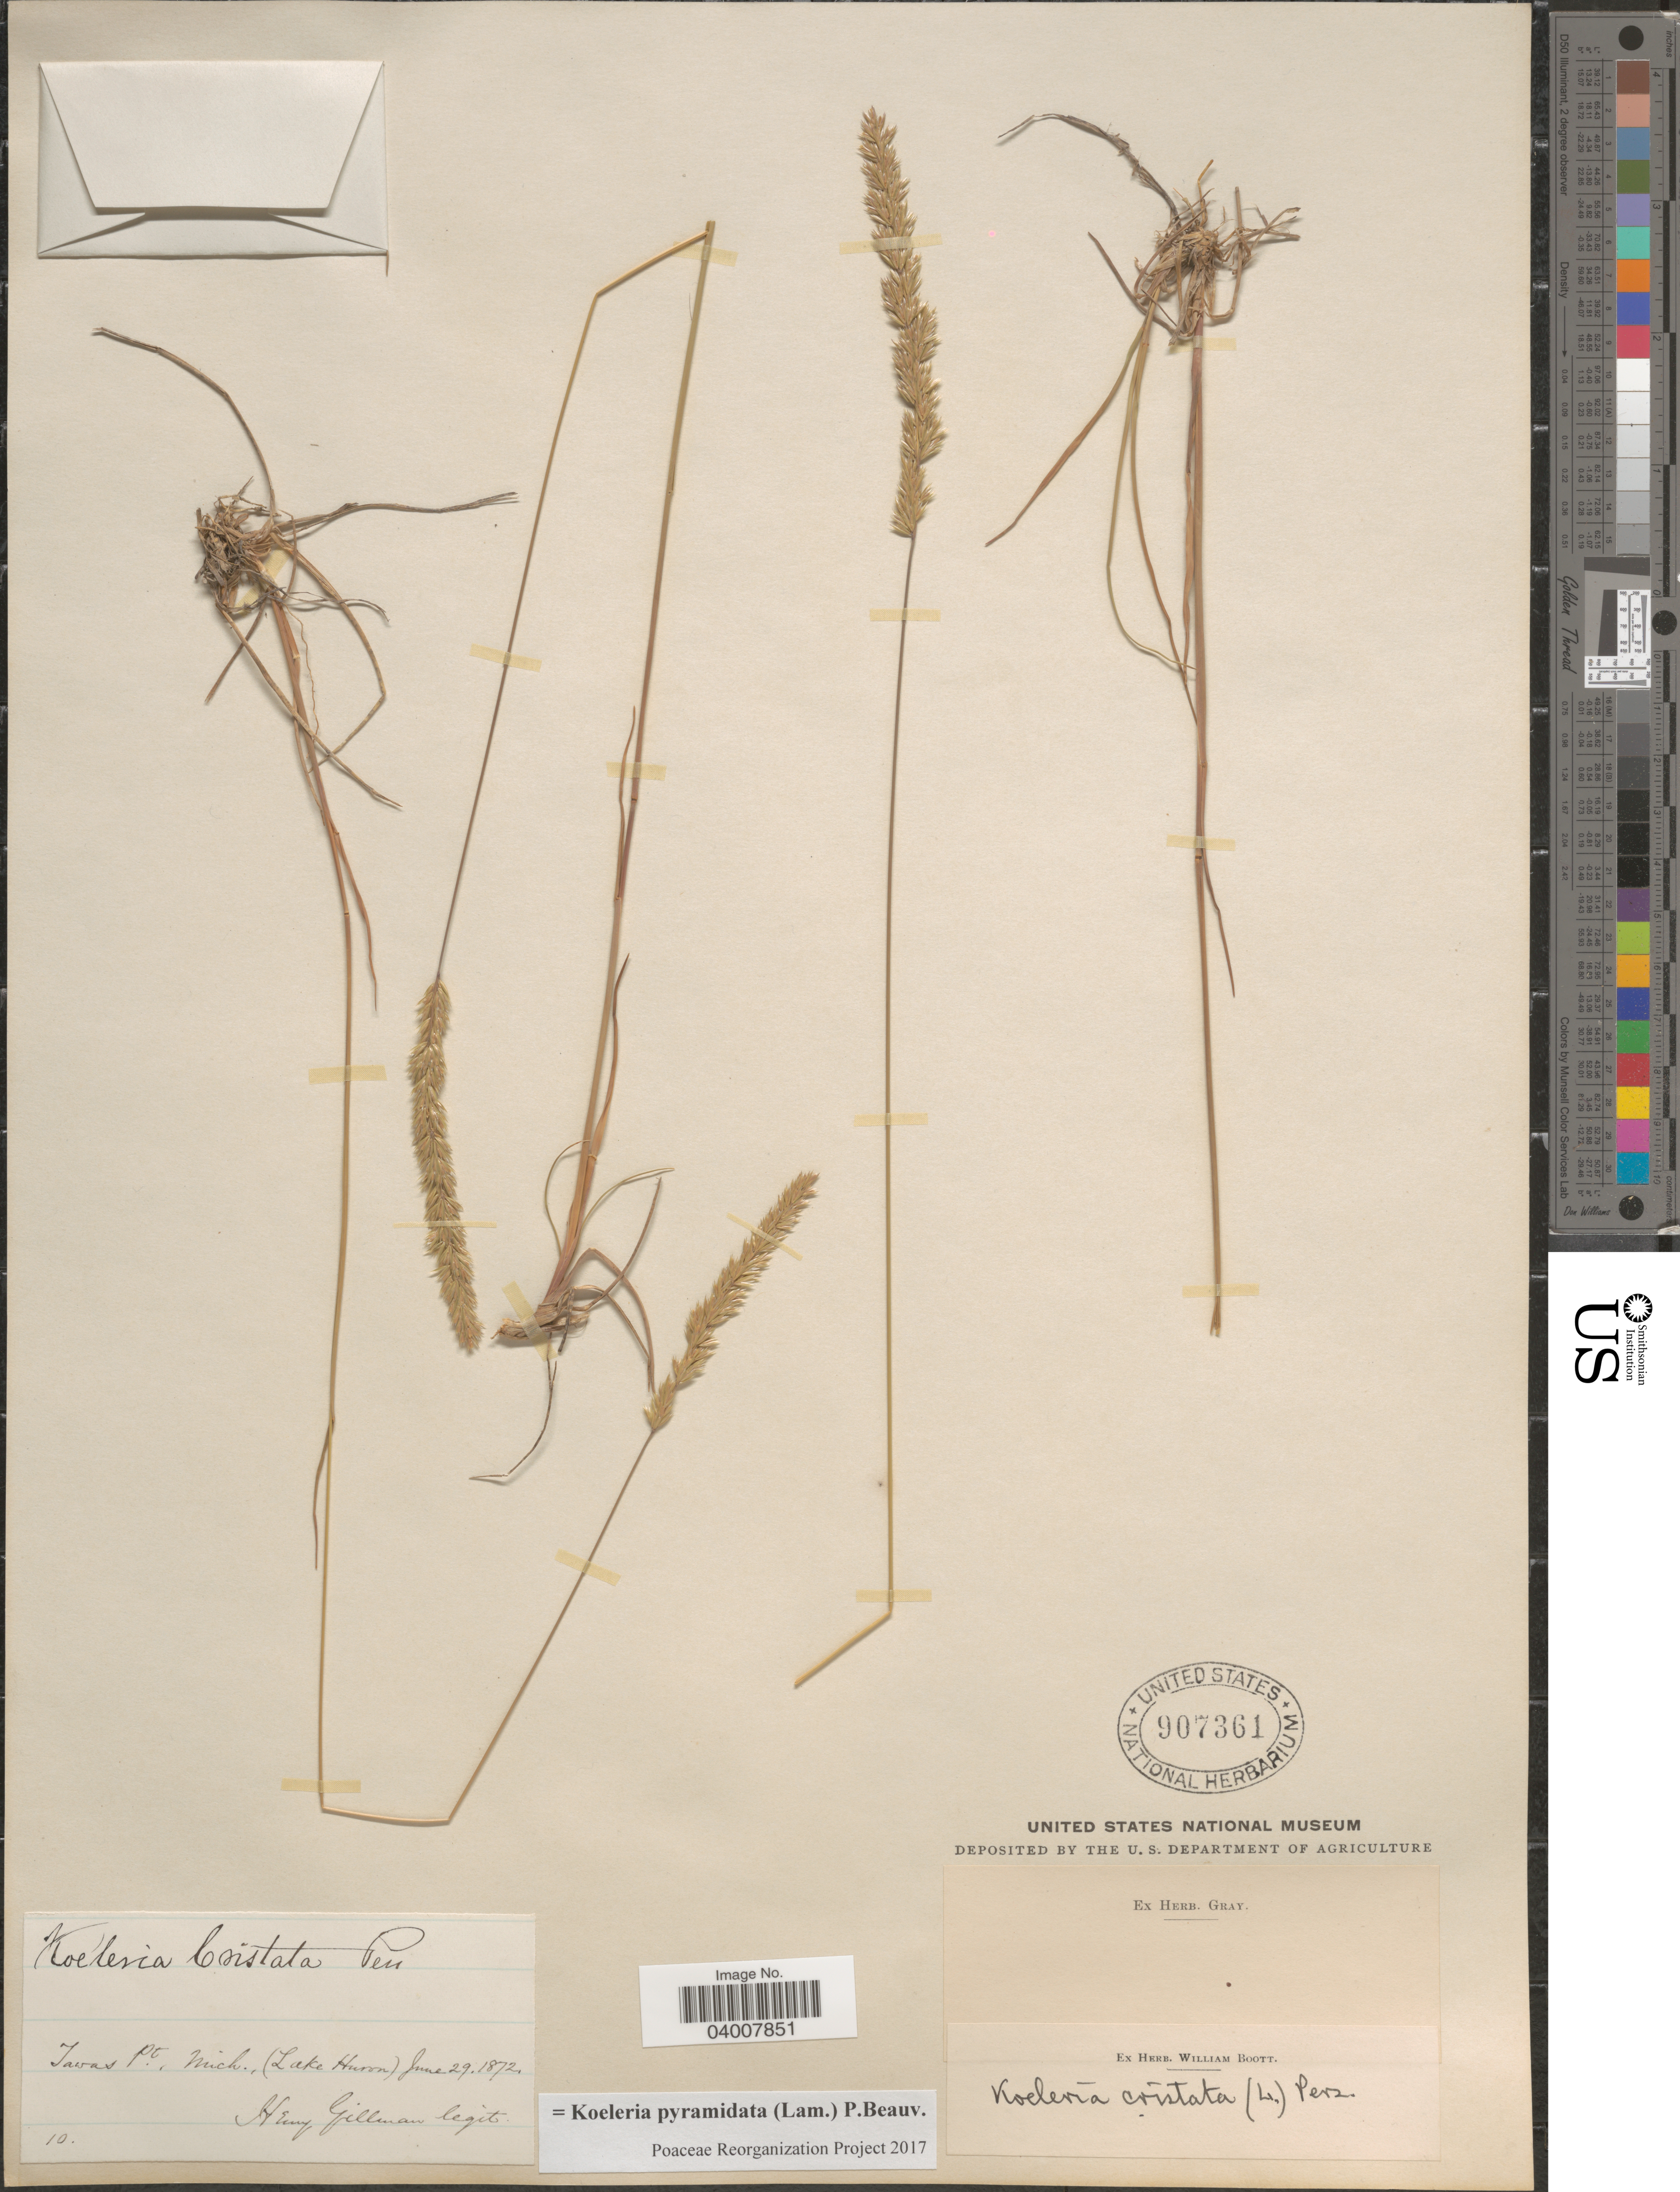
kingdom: Plantae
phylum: Tracheophyta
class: Liliopsida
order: Poales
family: Poaceae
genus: Koeleria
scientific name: Koeleria pyramidata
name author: (Lam.) P. Beauv.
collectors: H. Gillman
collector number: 10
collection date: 1872-06-29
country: United States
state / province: Michigan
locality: Tawas Pt., Lake Huron.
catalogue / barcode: US 907361